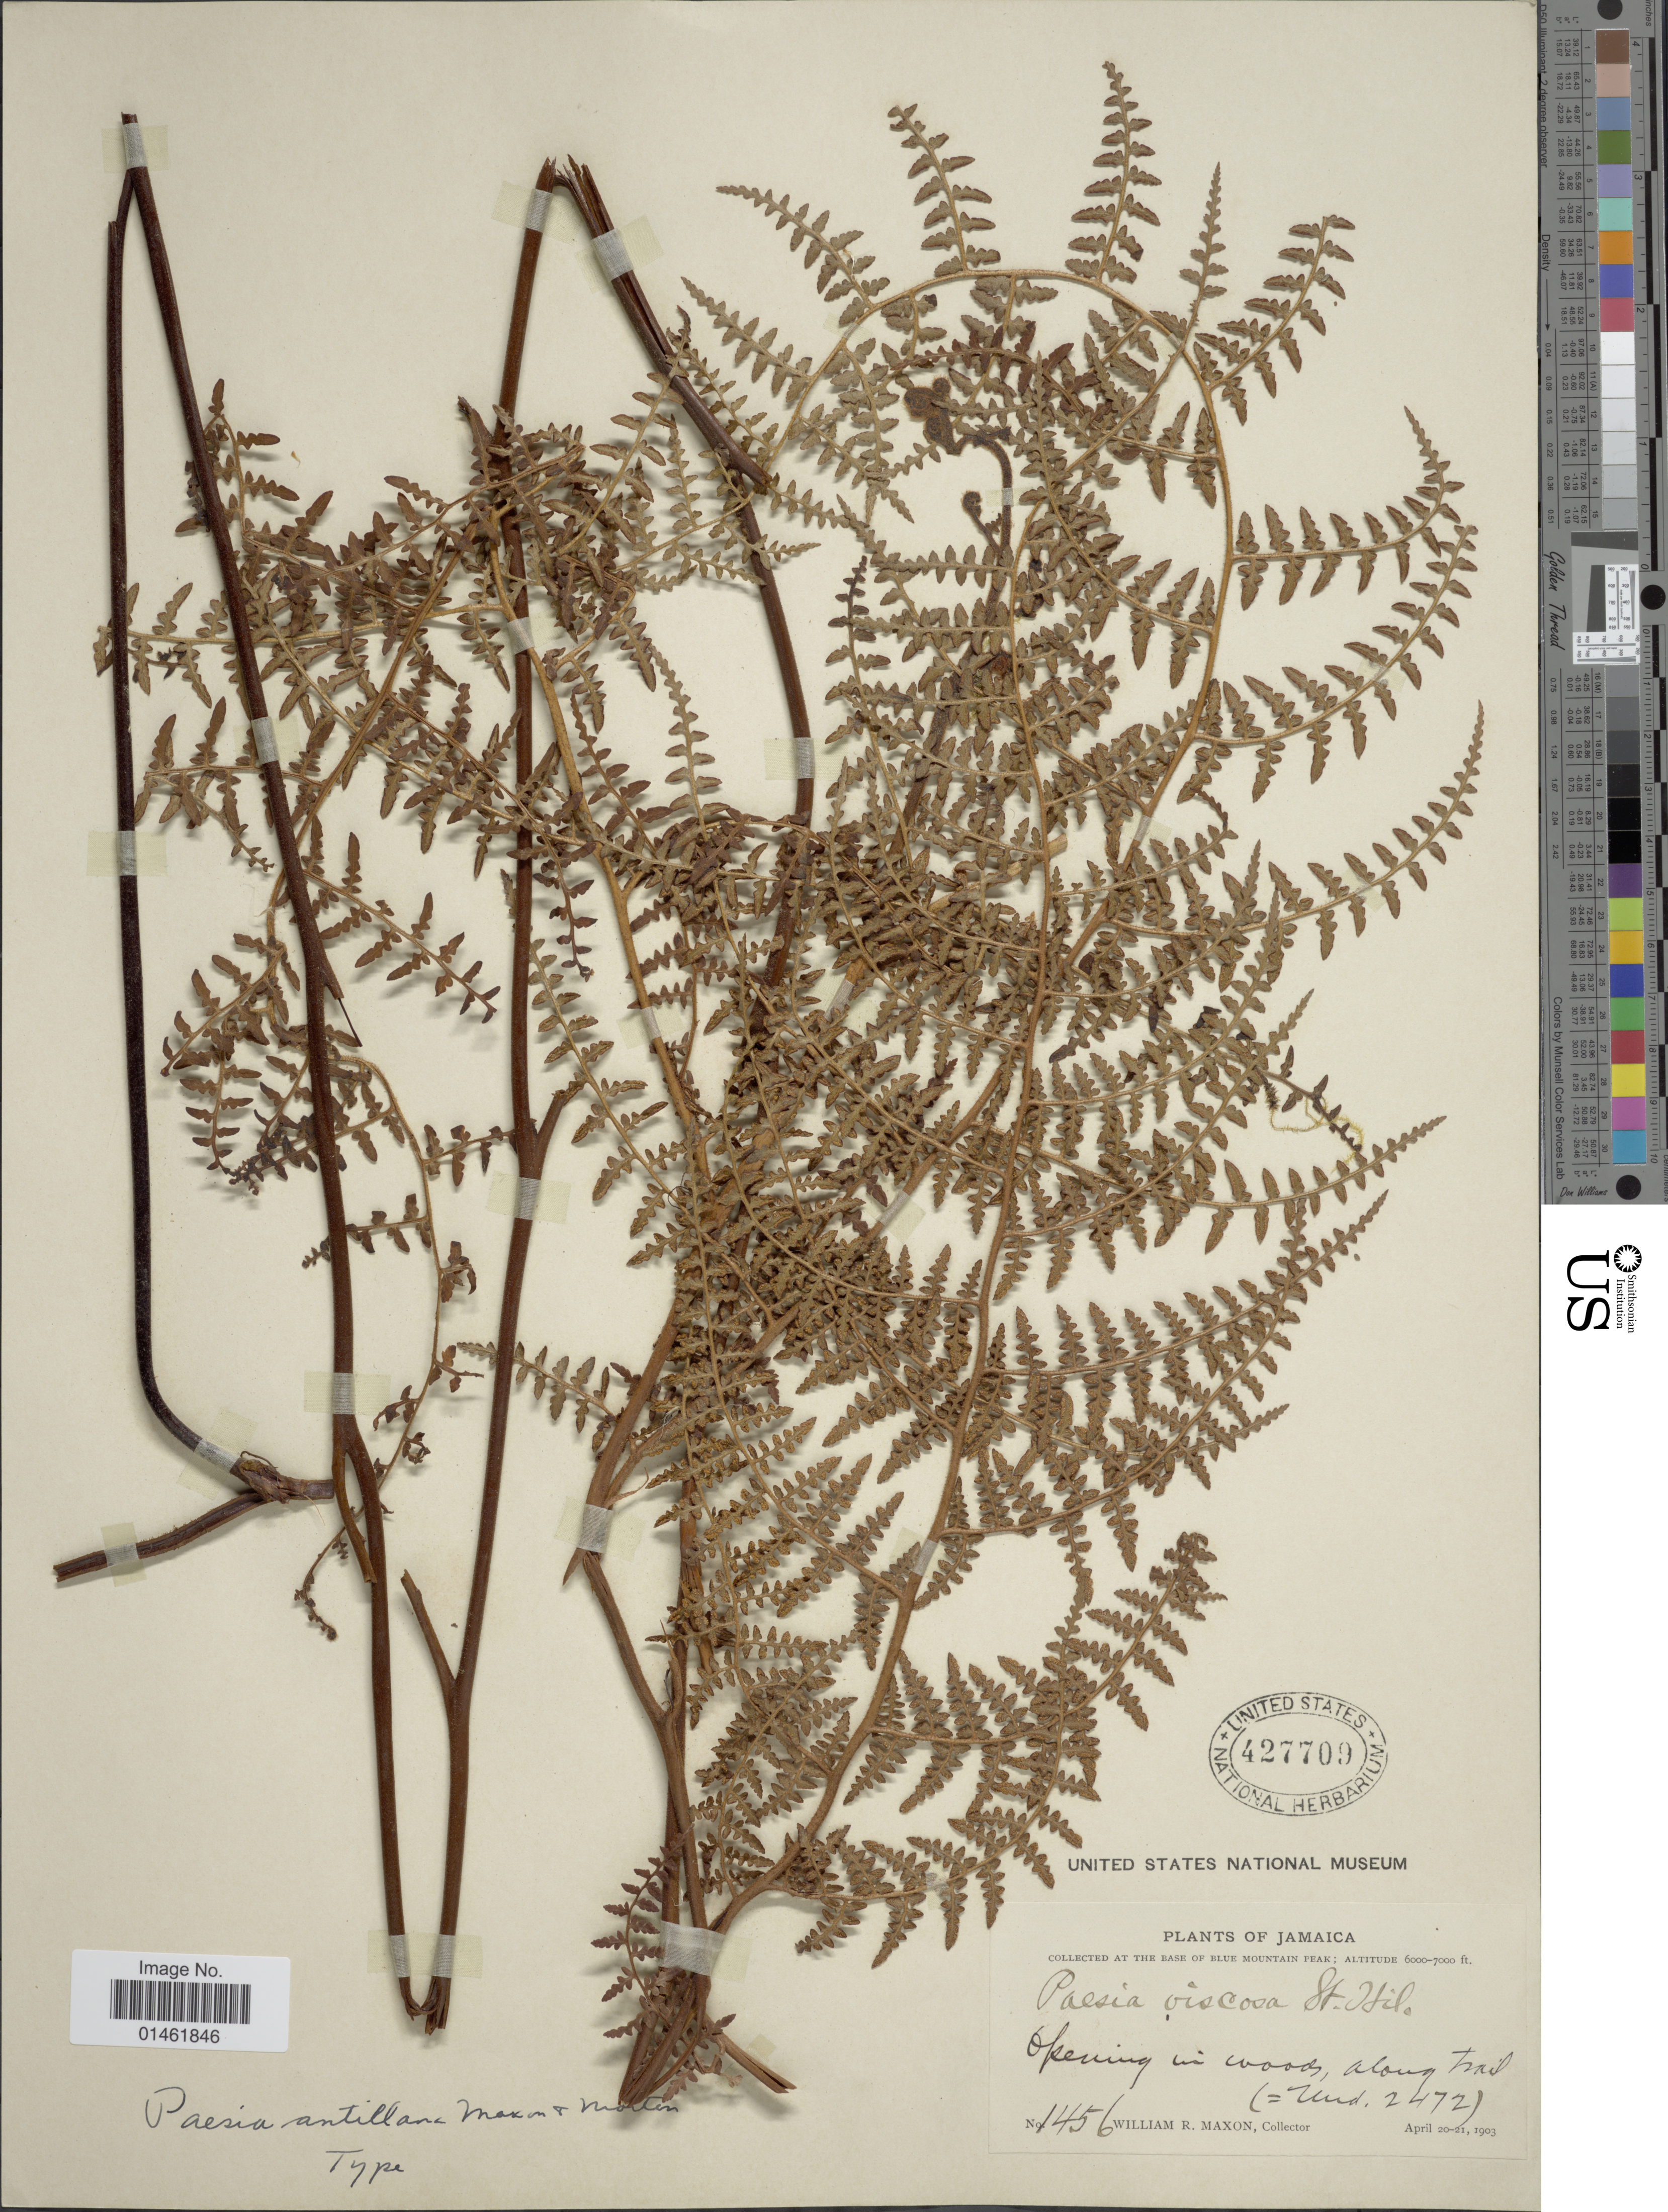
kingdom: Plantae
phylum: Tracheophyta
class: Polypodiopsida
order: Polypodiales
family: Dennstaedtiaceae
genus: Paesia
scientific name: Paesia glandulosa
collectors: W. R. Maxon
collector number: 1456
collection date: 1903-04-20/1903-04-21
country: Jamaica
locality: At base of Blue Mountain Peak, along trail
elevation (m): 1829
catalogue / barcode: US 427709